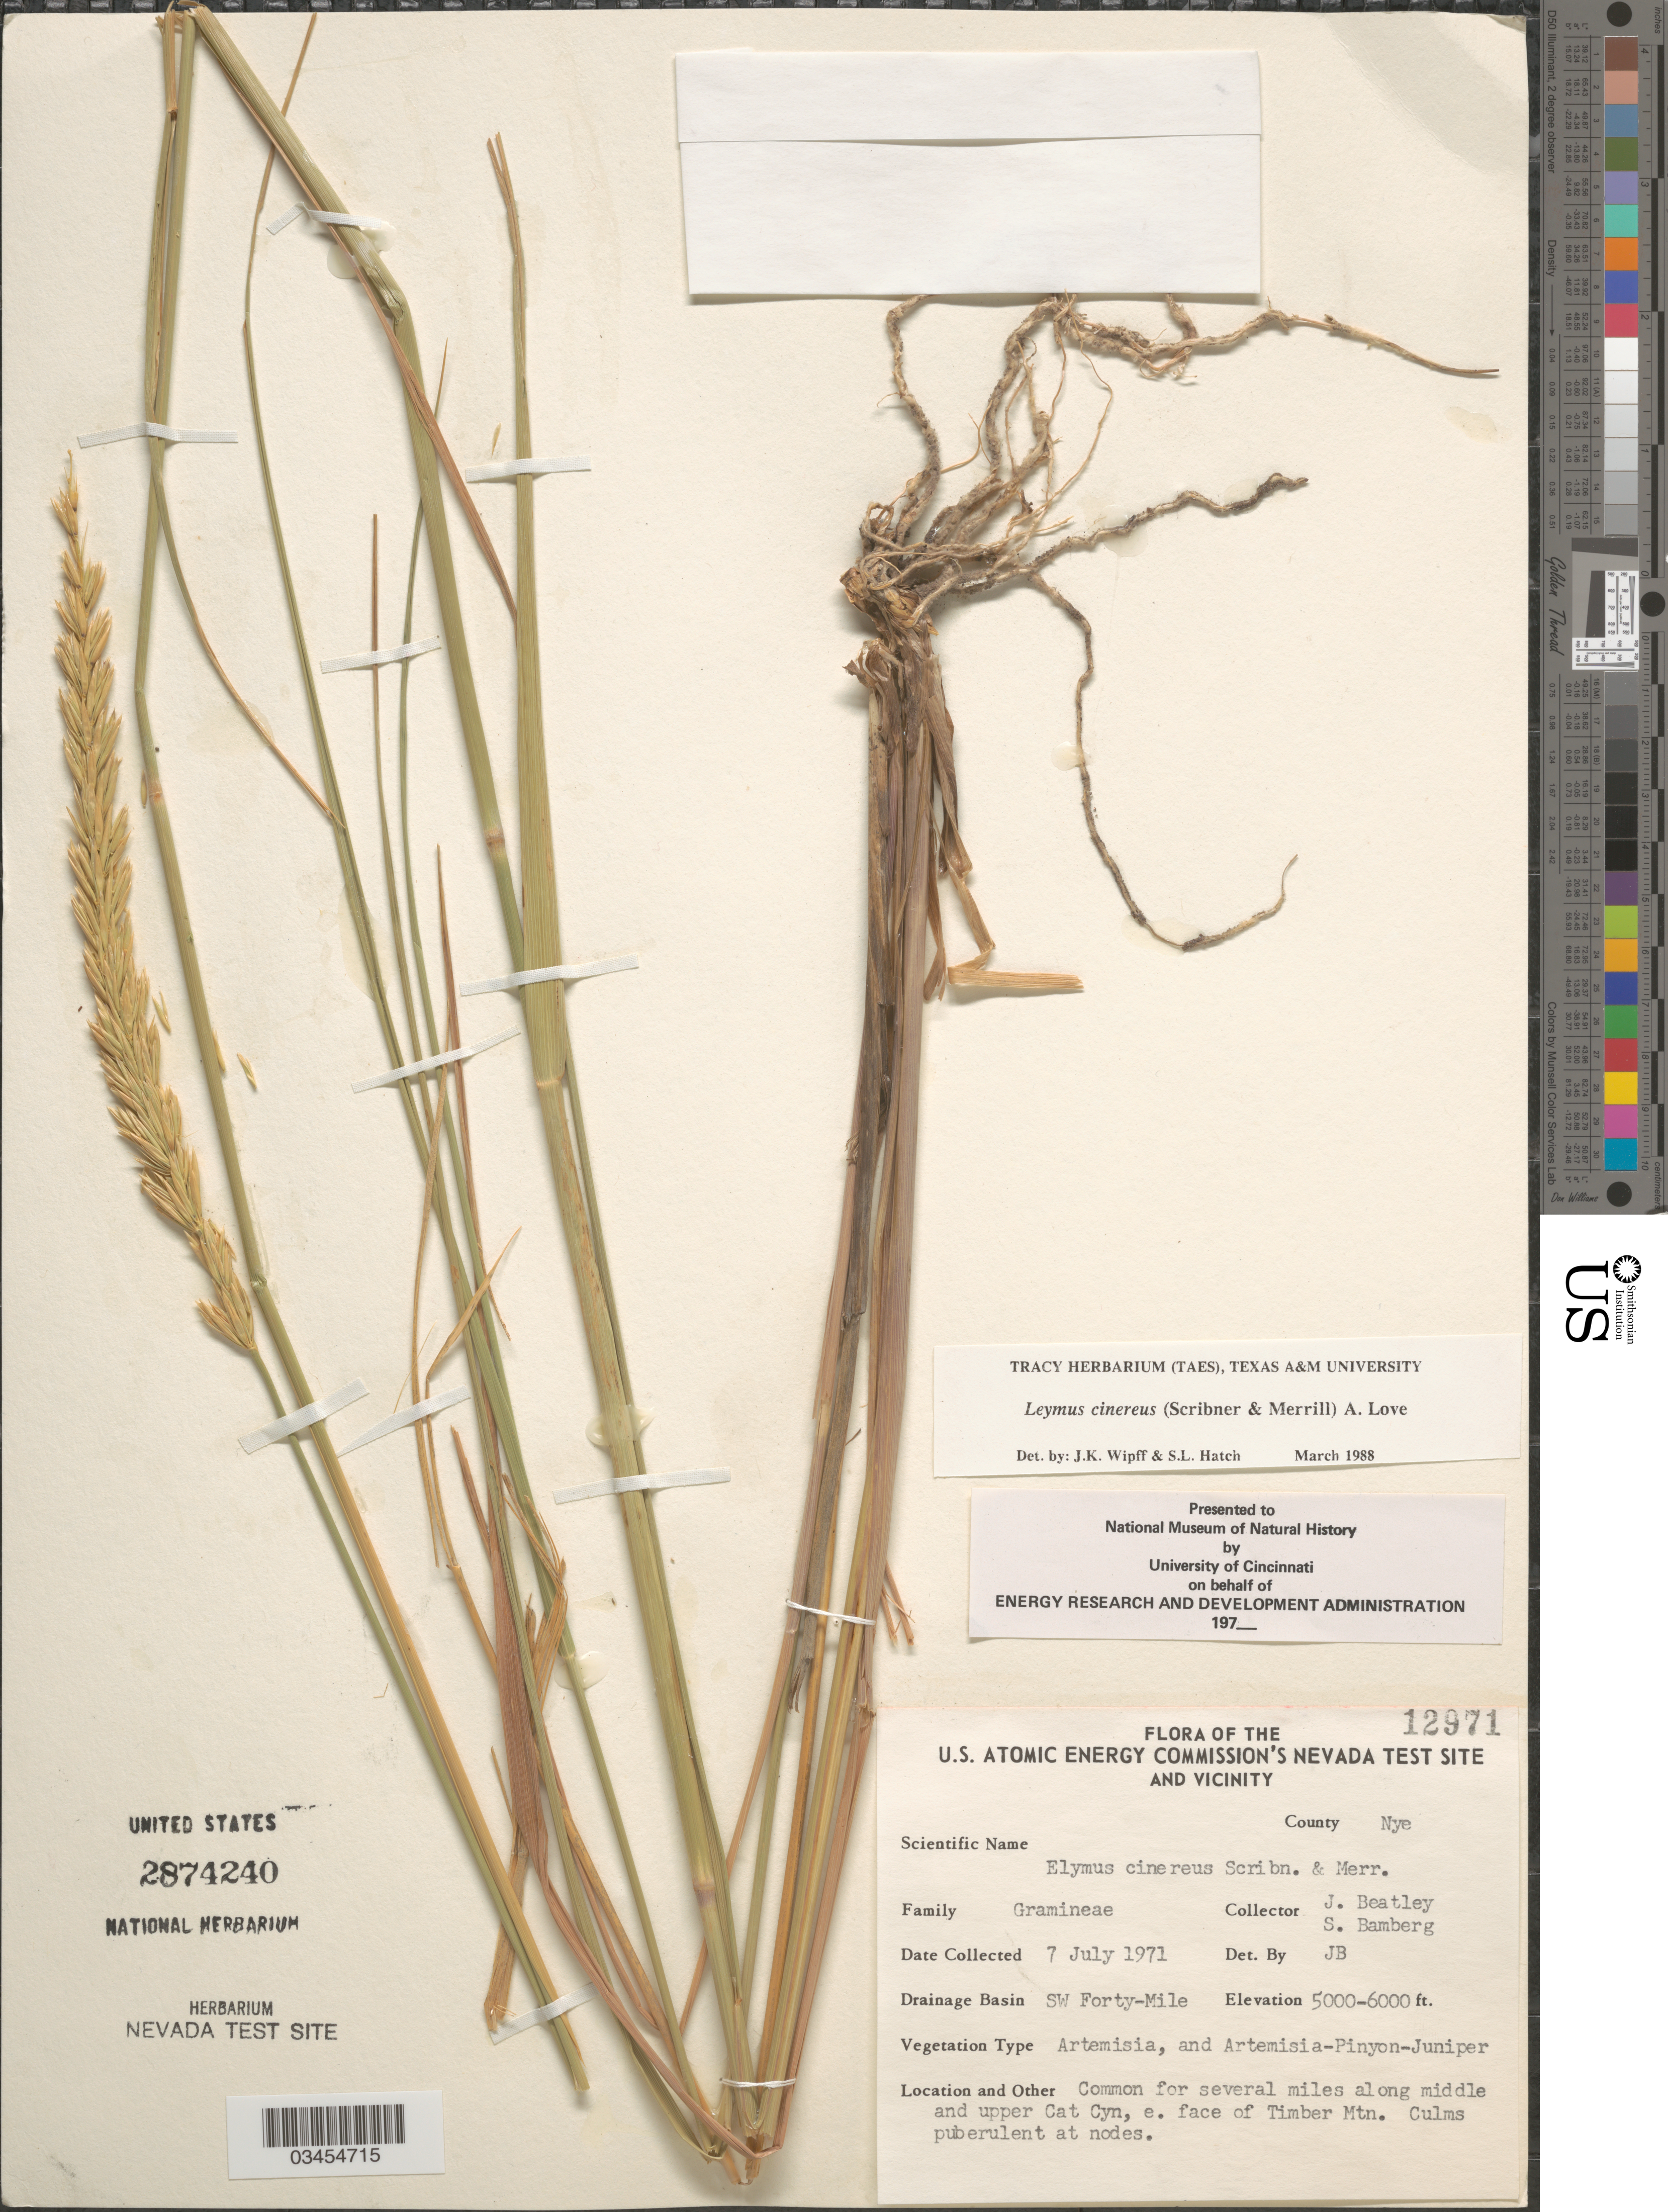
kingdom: Plantae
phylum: Tracheophyta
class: Liliopsida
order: Poales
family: Poaceae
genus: Leymus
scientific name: Leymus cinereus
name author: (Scribn. & Merr.) Á. Löve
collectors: J. C. Beatley & S. Bamberg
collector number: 12971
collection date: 1971-07-07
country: United States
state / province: Nevada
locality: U.S. Atomic Energy Commission's Nevada Test Site And Vicinity. County Nye. Drainage Basin SW Forty-Mile. For several miles along middle and upper Cat Cyn, e. face of Timber Mtn.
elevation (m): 1524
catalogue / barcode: US 2874240